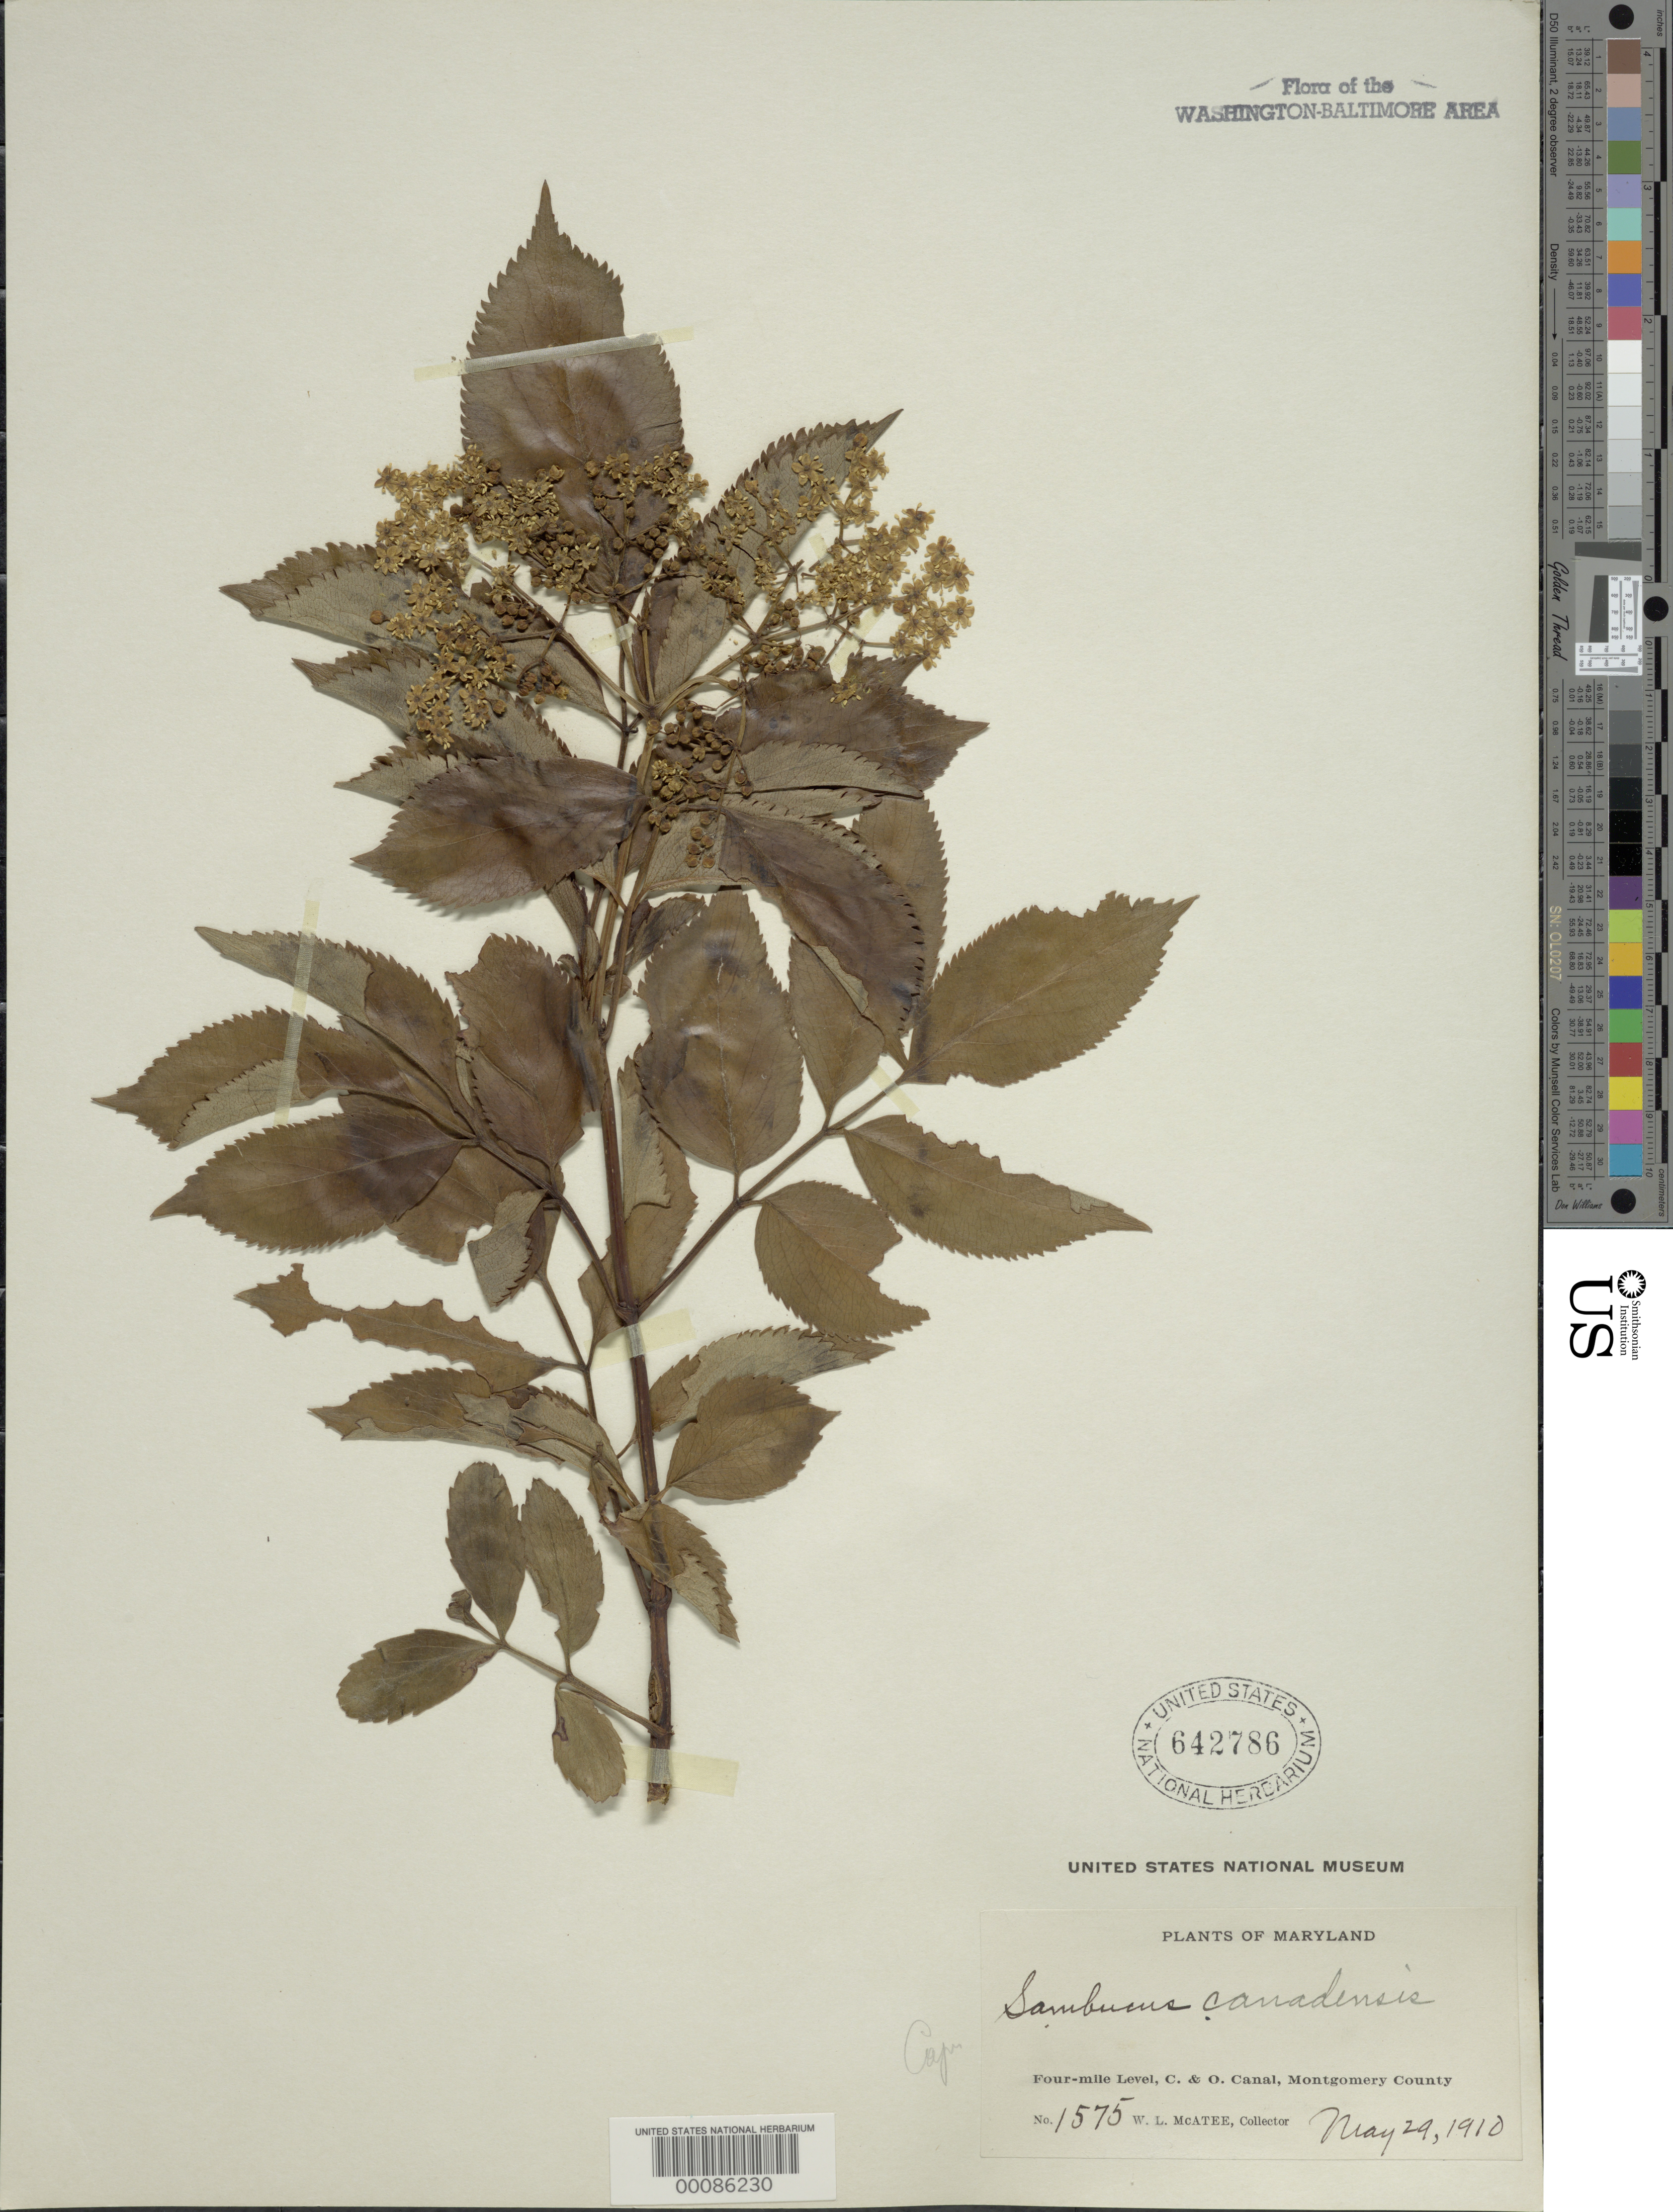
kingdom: Plantae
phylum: Tracheophyta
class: Magnoliopsida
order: Dipsacales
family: Viburnaceae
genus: Sambucus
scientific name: Sambucus canadensis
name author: L.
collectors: W. McAtee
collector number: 1575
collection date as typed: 29 May 1910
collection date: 1910-05-29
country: United States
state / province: Maryland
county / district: Montgomery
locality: Four-mile Level, C & O Canal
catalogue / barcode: US 642786